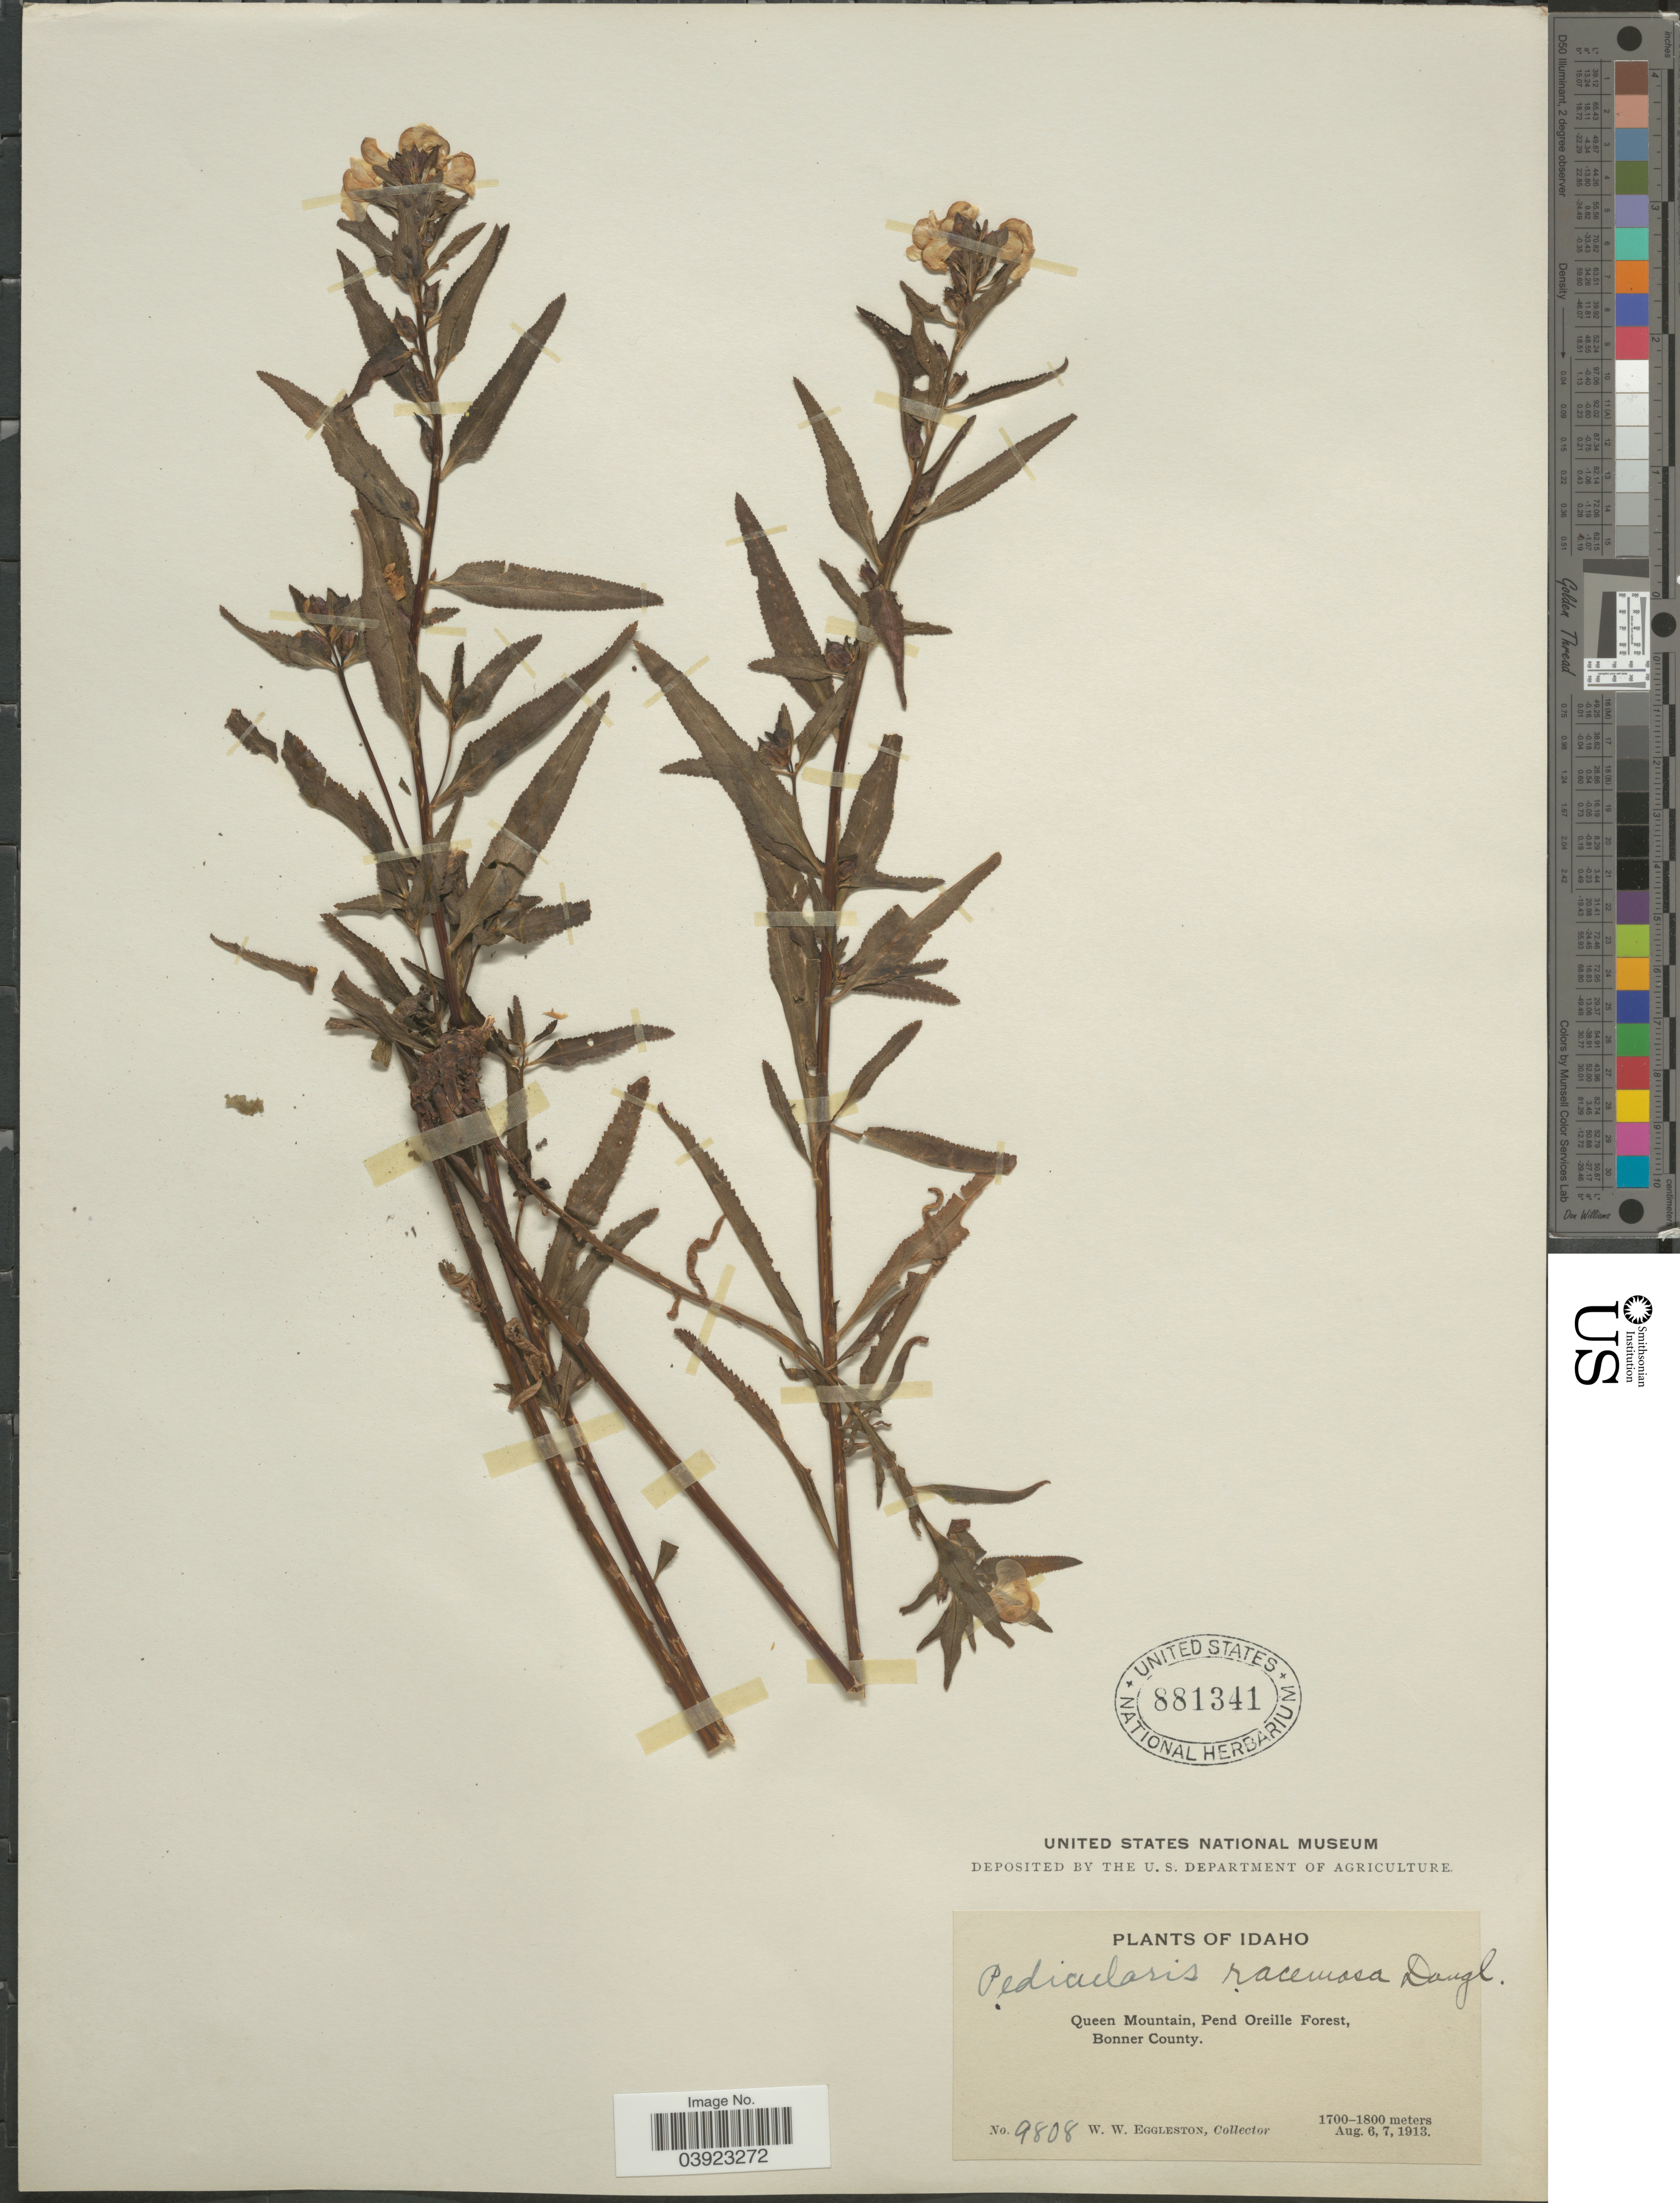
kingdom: Plantae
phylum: Tracheophyta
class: Magnoliopsida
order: Lamiales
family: Orobanchaceae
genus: Pedicularis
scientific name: Pedicularis racemosa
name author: Douglas ex Benth.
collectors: W. W. Eggleston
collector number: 9808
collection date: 1913-08-06/1913-08-07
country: United States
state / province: Idaho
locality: Queen Mountain, Pend Oreille Forest, Bonner County.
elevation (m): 1700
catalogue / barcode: US 881341